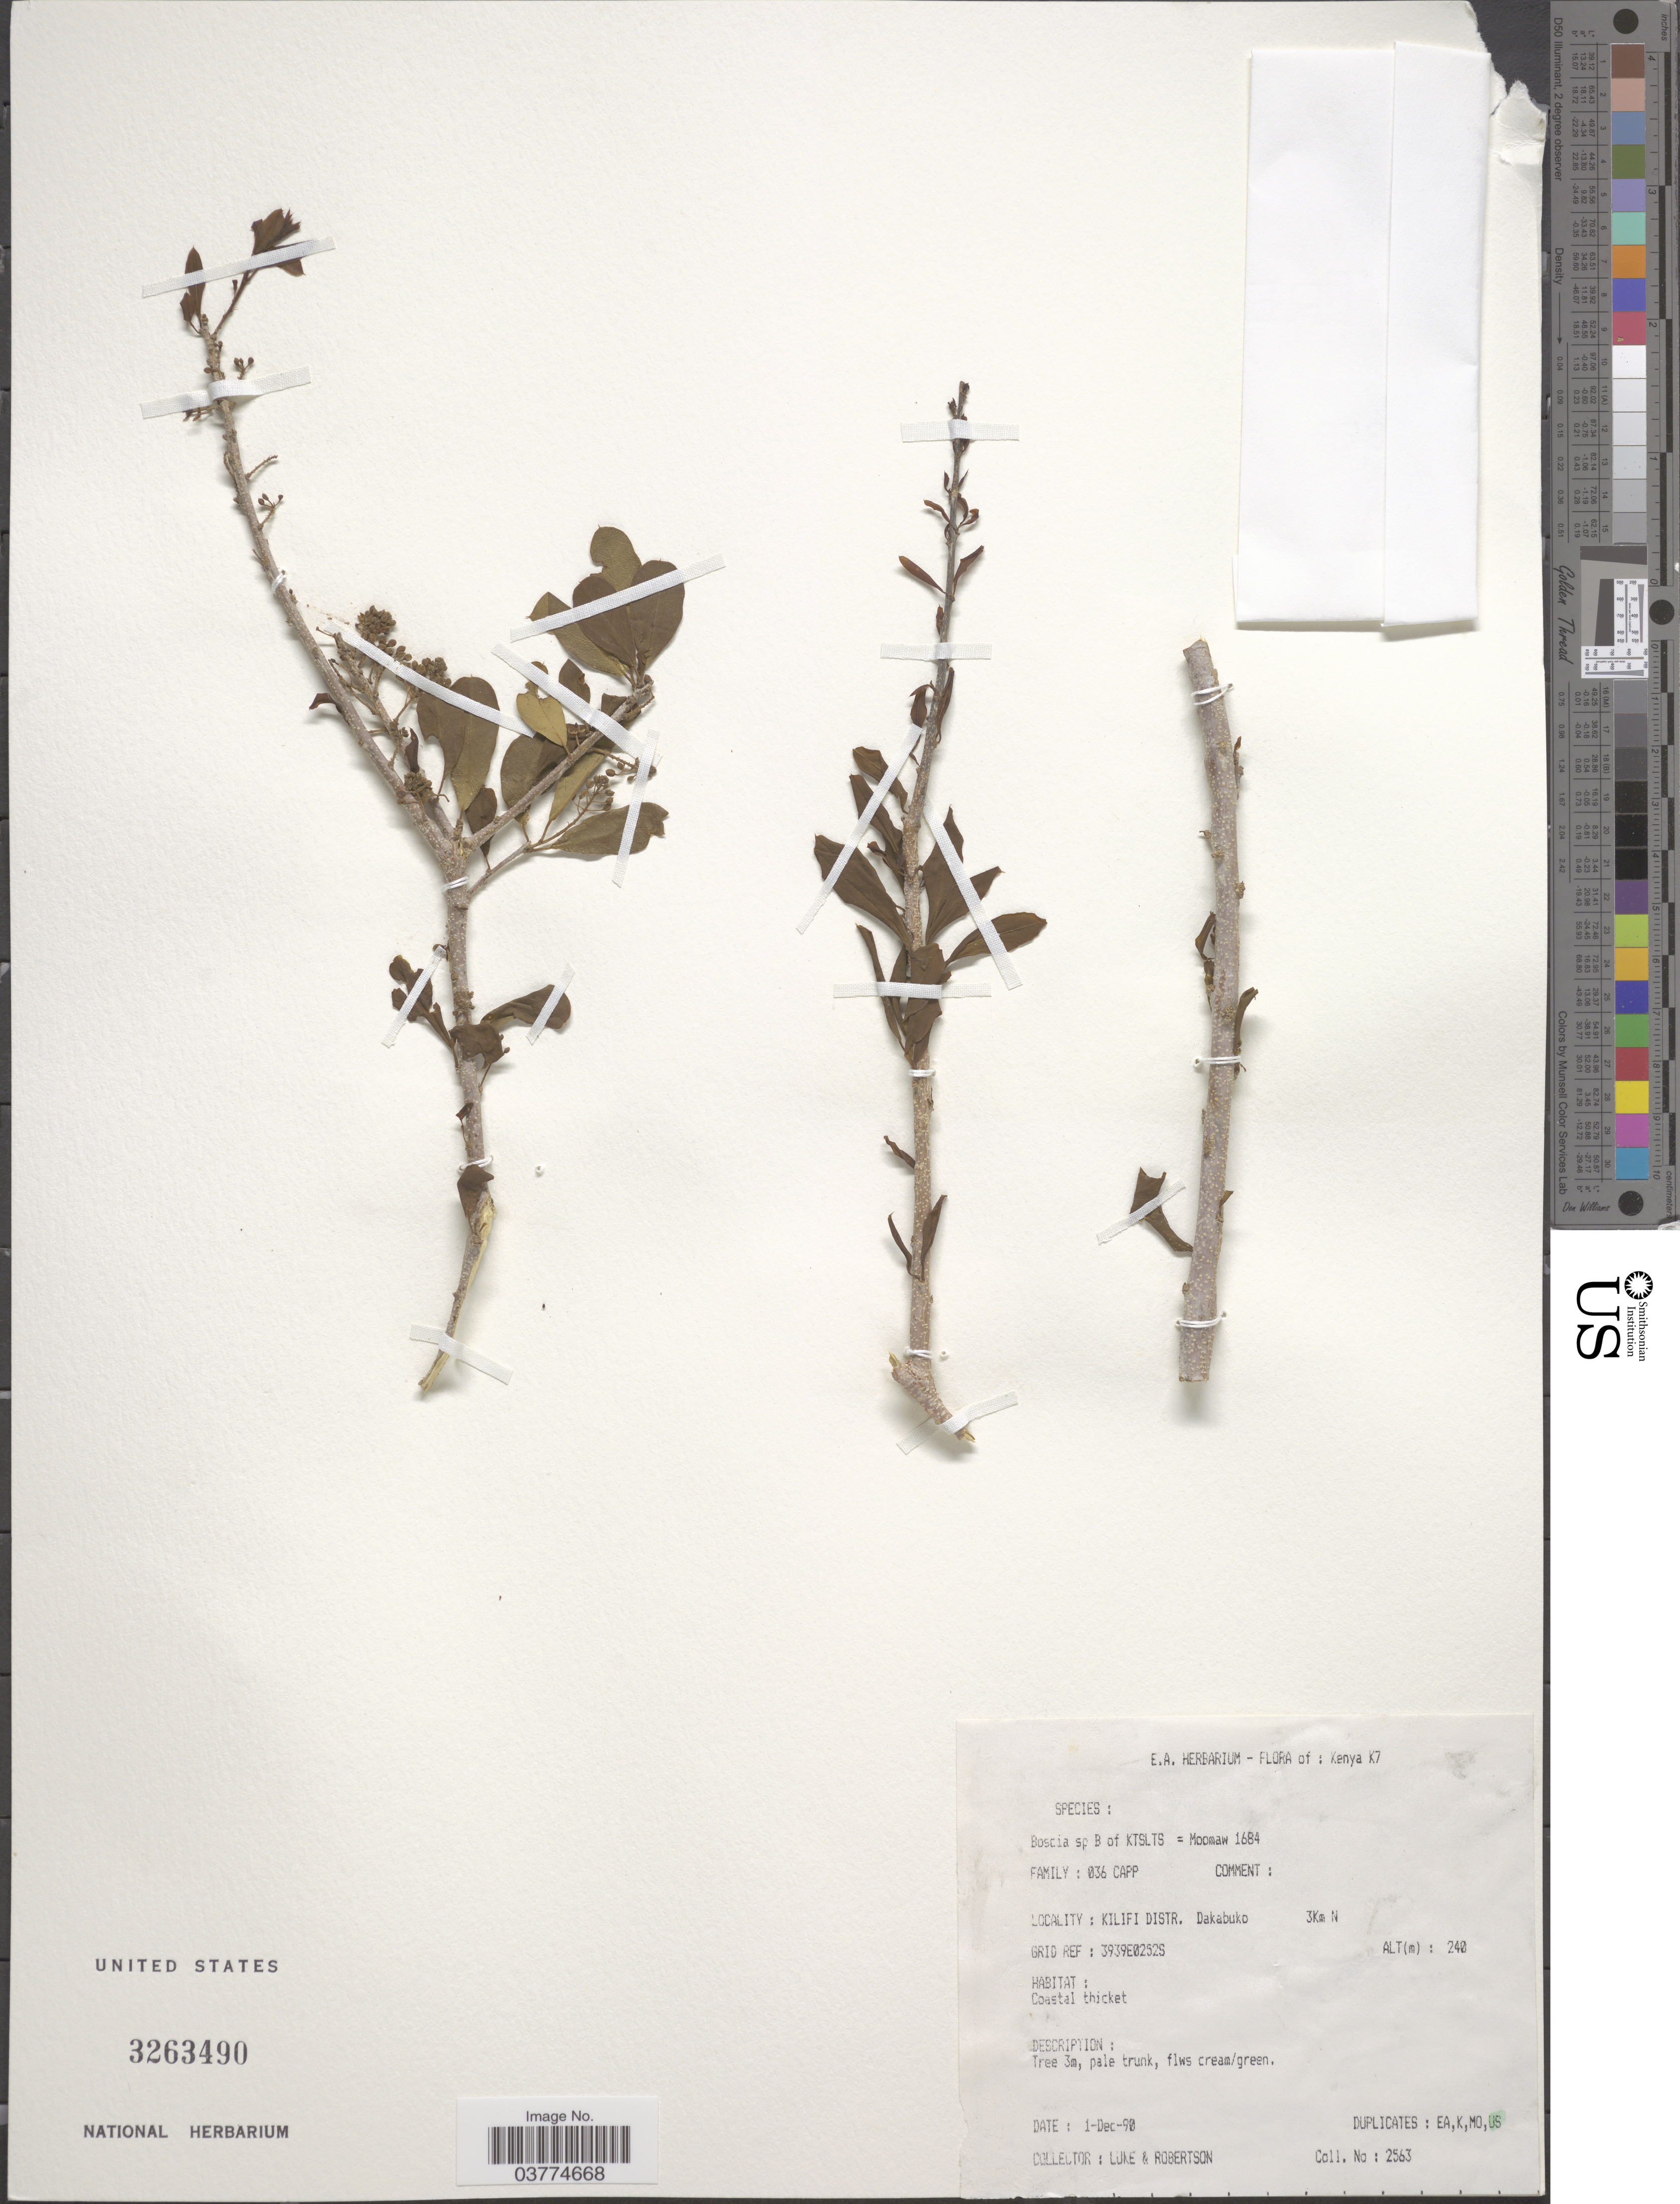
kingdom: Plantae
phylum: Tracheophyta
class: Magnoliopsida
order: Brassicales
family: Capparaceae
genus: Boscia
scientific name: Boscia sp.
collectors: -. Luke & -. Robertson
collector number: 2563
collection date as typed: Transcribed d/m/y: 1/12/90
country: Kenya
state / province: Kilifi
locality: Kenya K7. Kilifi Distr. Dakabuko. 3 km N.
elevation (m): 240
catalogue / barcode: US 3263490